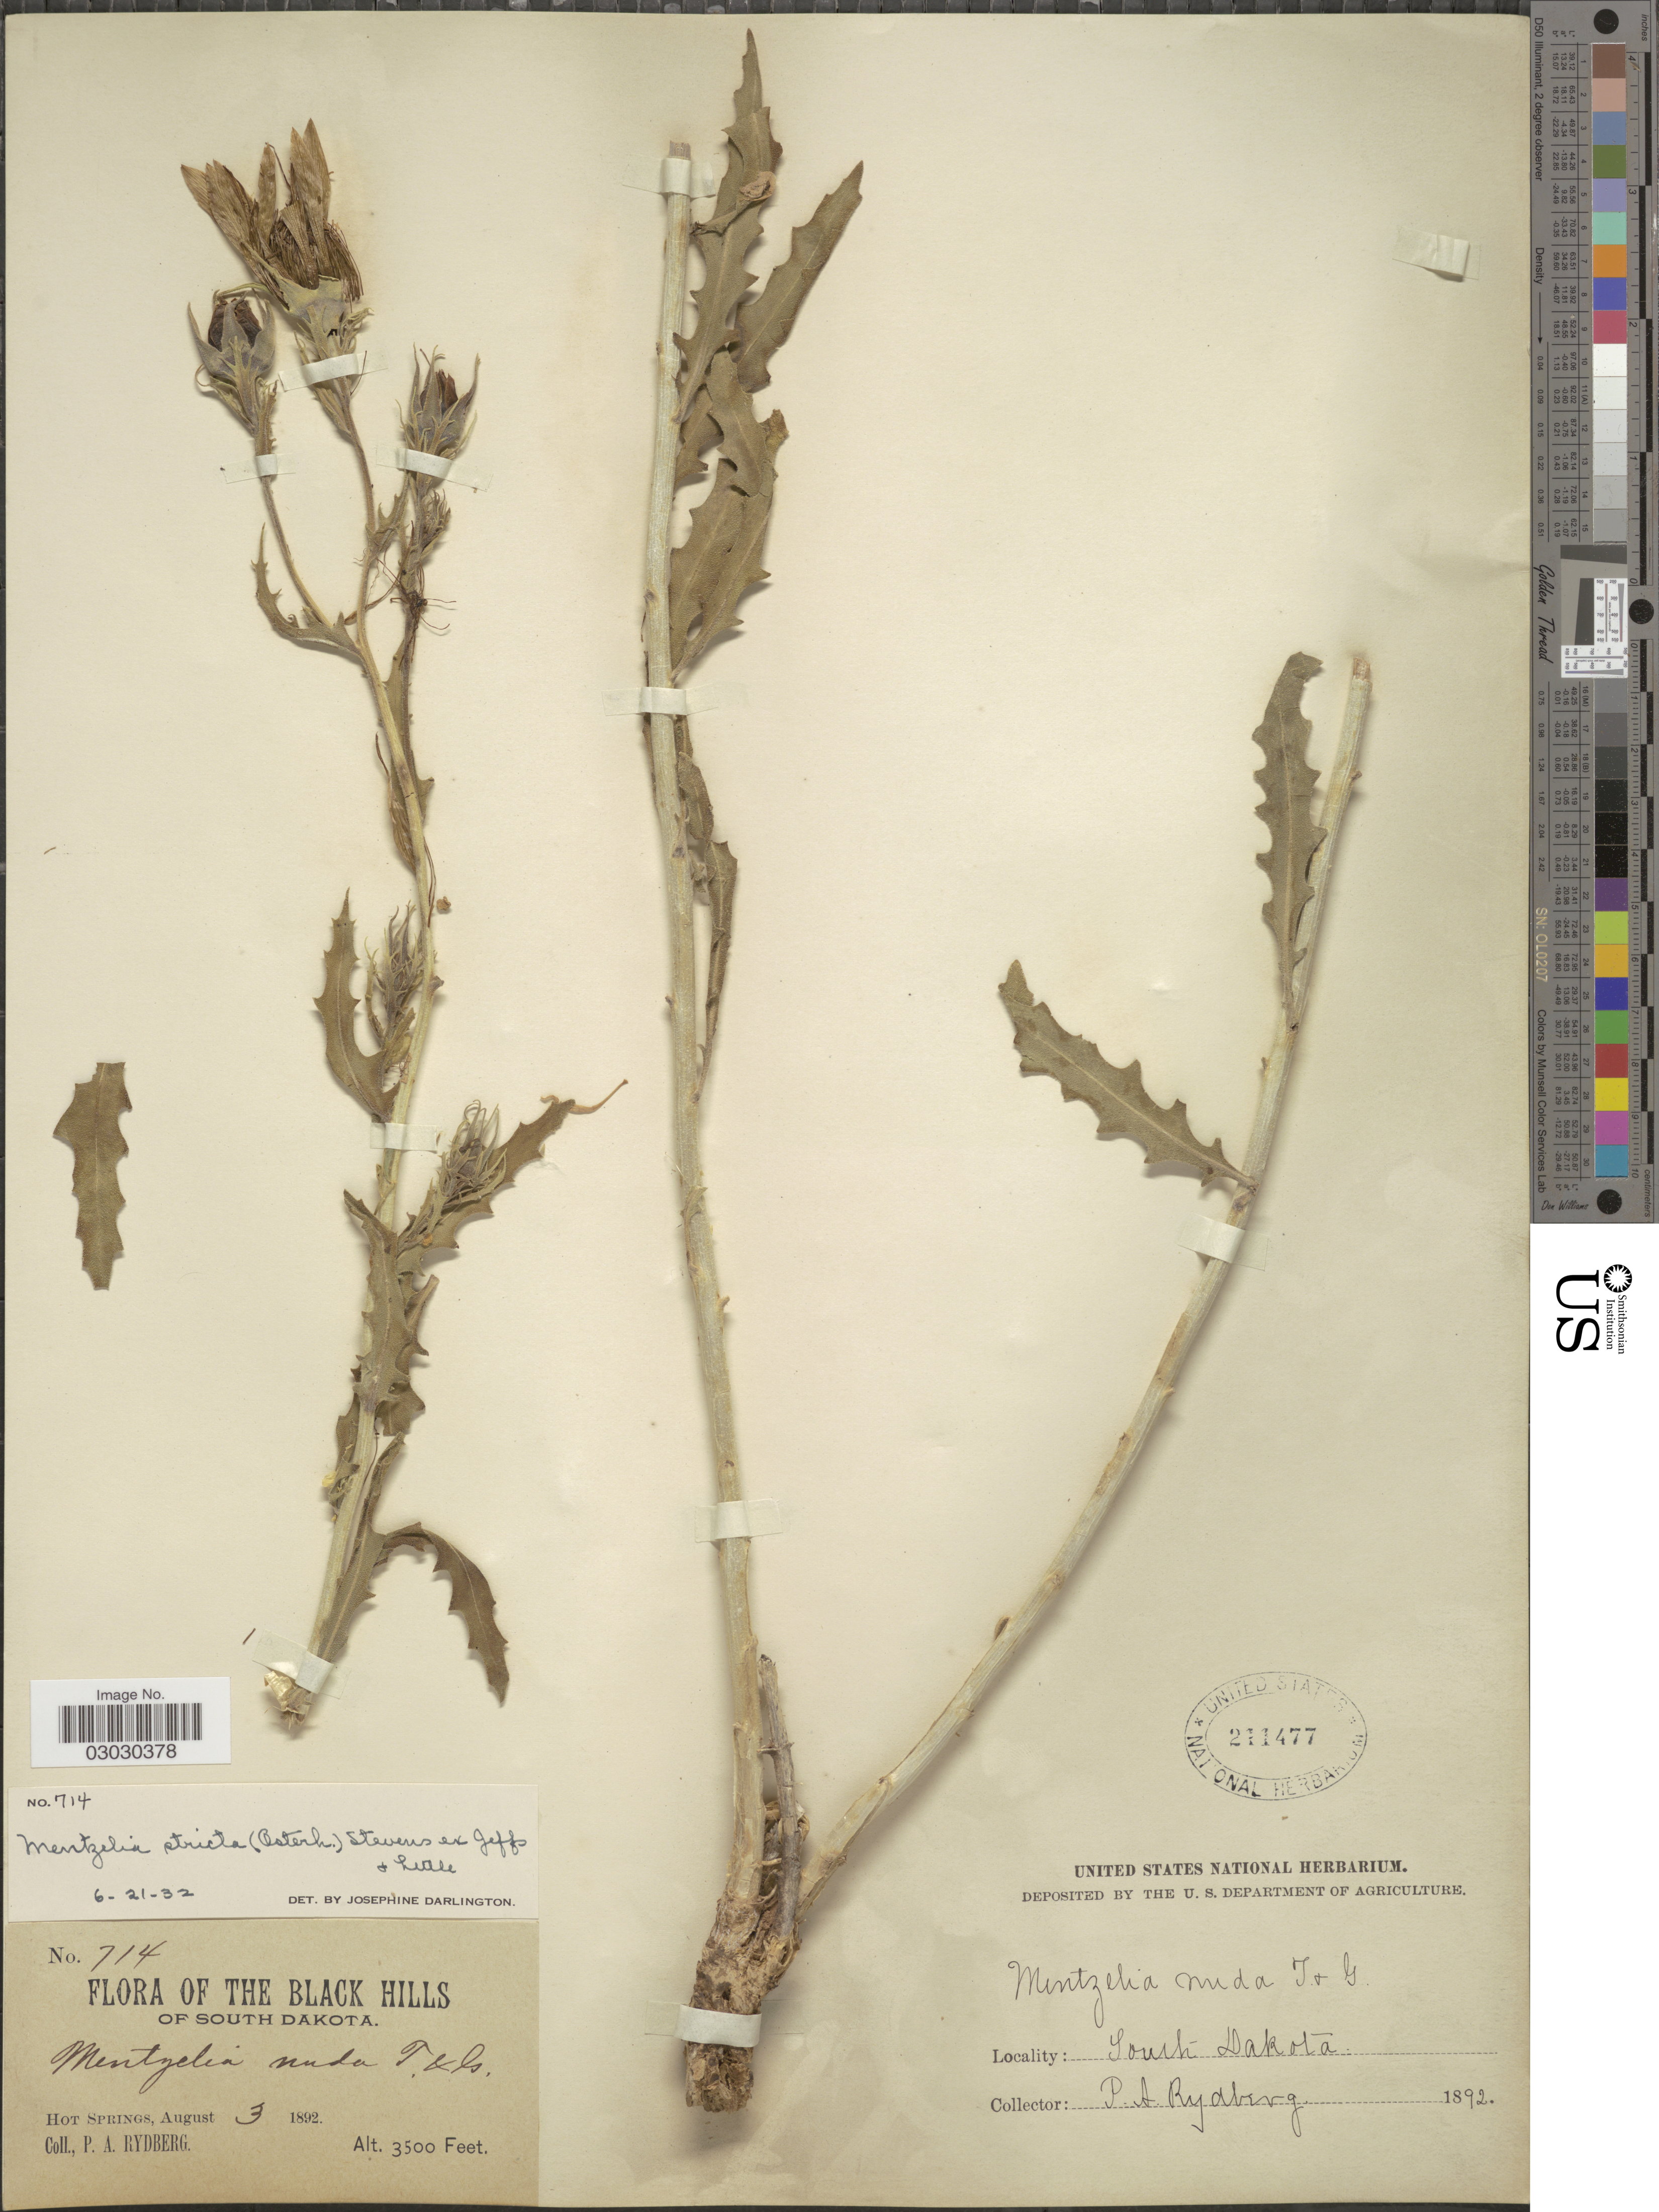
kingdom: Plantae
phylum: Tracheophyta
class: Magnoliopsida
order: Cornales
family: Loasaceae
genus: Mentzelia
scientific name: Mentzelia stricta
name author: (Osterh.) Stevens ex Jeffs & Little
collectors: P. A. Rydberg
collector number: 714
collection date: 1892-08-03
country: United States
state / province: South Dakota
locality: The Black Hills. Hot Springs.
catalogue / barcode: US 211477